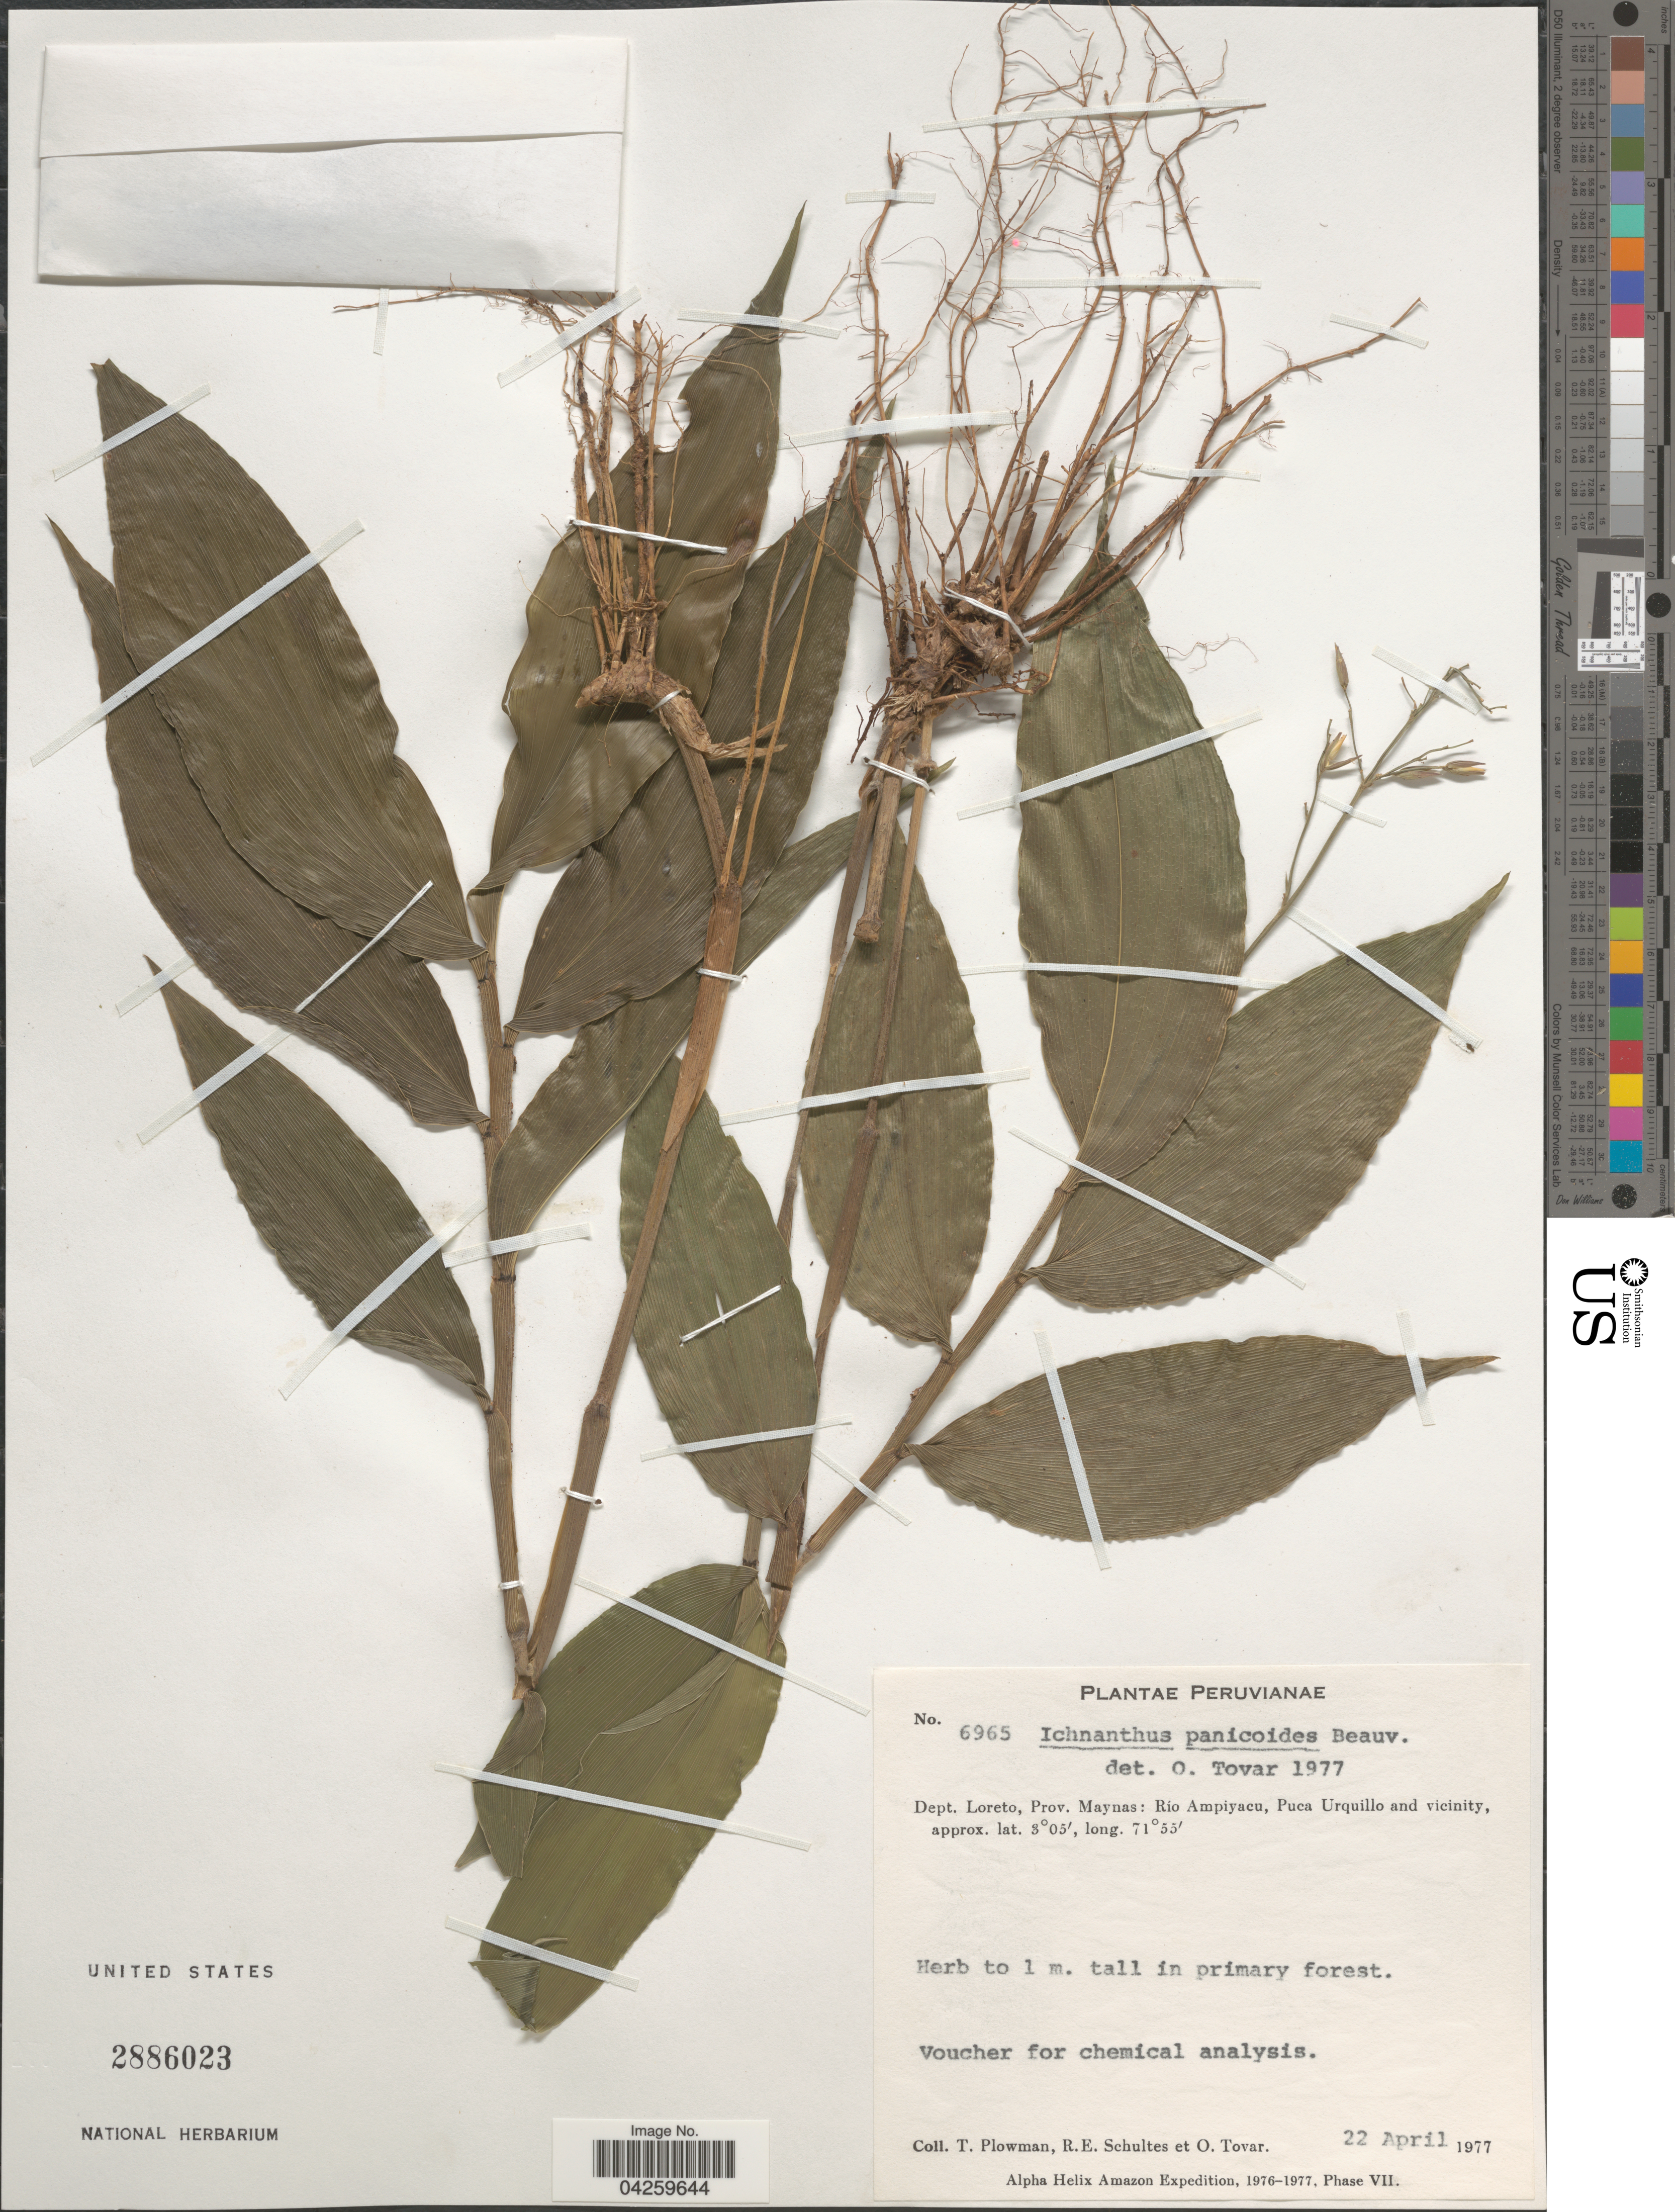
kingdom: Plantae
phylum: Tracheophyta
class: Liliopsida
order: Poales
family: Poaceae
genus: Ichnanthus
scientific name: Ichnanthus panicoides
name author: P. Beauv.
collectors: T. Plowman, R. E. Schultes & Ó. Tovar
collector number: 6965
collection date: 1977-04-22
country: Peru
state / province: Loreto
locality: Dept. Loreto, Prov. Maynas: Rio Ampiyacu, Puca Urquillo and vicinity. Alpha Helix Amazon Expedition, 1976-1977, Phase VII.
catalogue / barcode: US 2886023